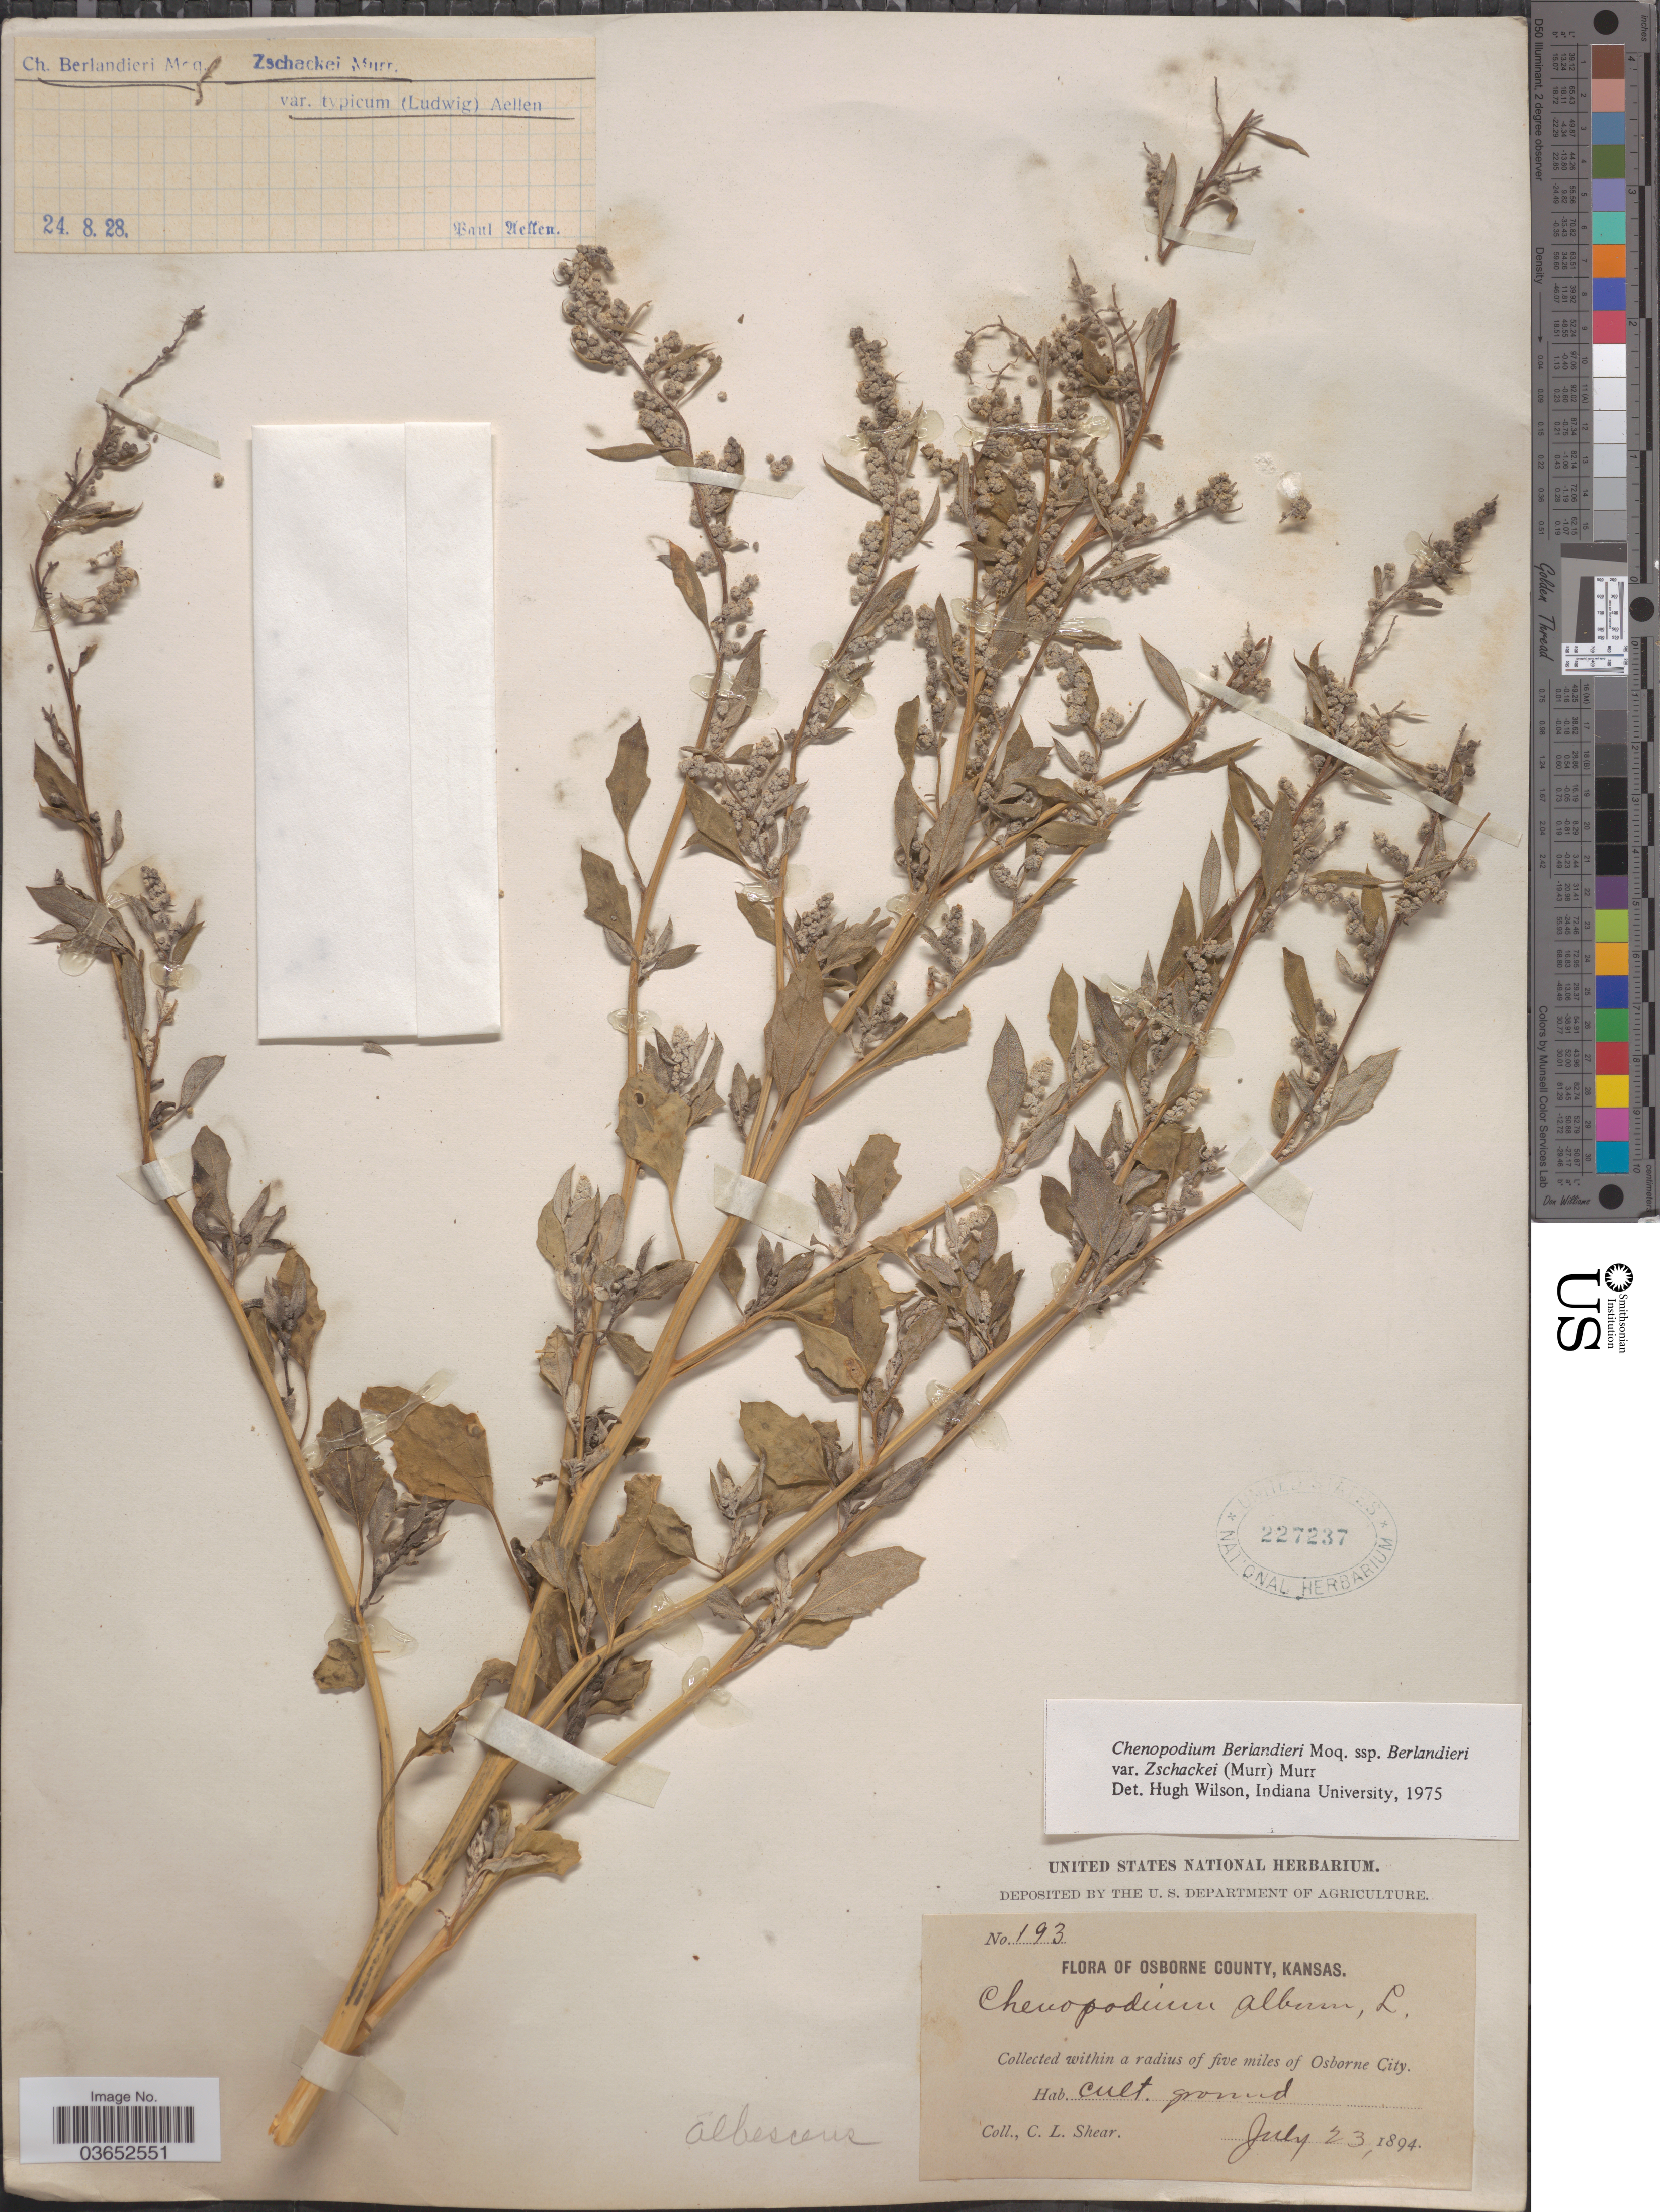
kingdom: Plantae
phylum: Tracheophyta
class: Magnoliopsida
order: Caryophyllales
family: Amaranthaceae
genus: Chenopodium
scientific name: Chenopodium berlandieri var. typicum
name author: A. Ludw. ex Graebn.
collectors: C. L. Shear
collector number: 193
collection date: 1894-07-23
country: United States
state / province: Kansas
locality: Osborne County. Within a radius of five miles of Osborne City.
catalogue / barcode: US 227237